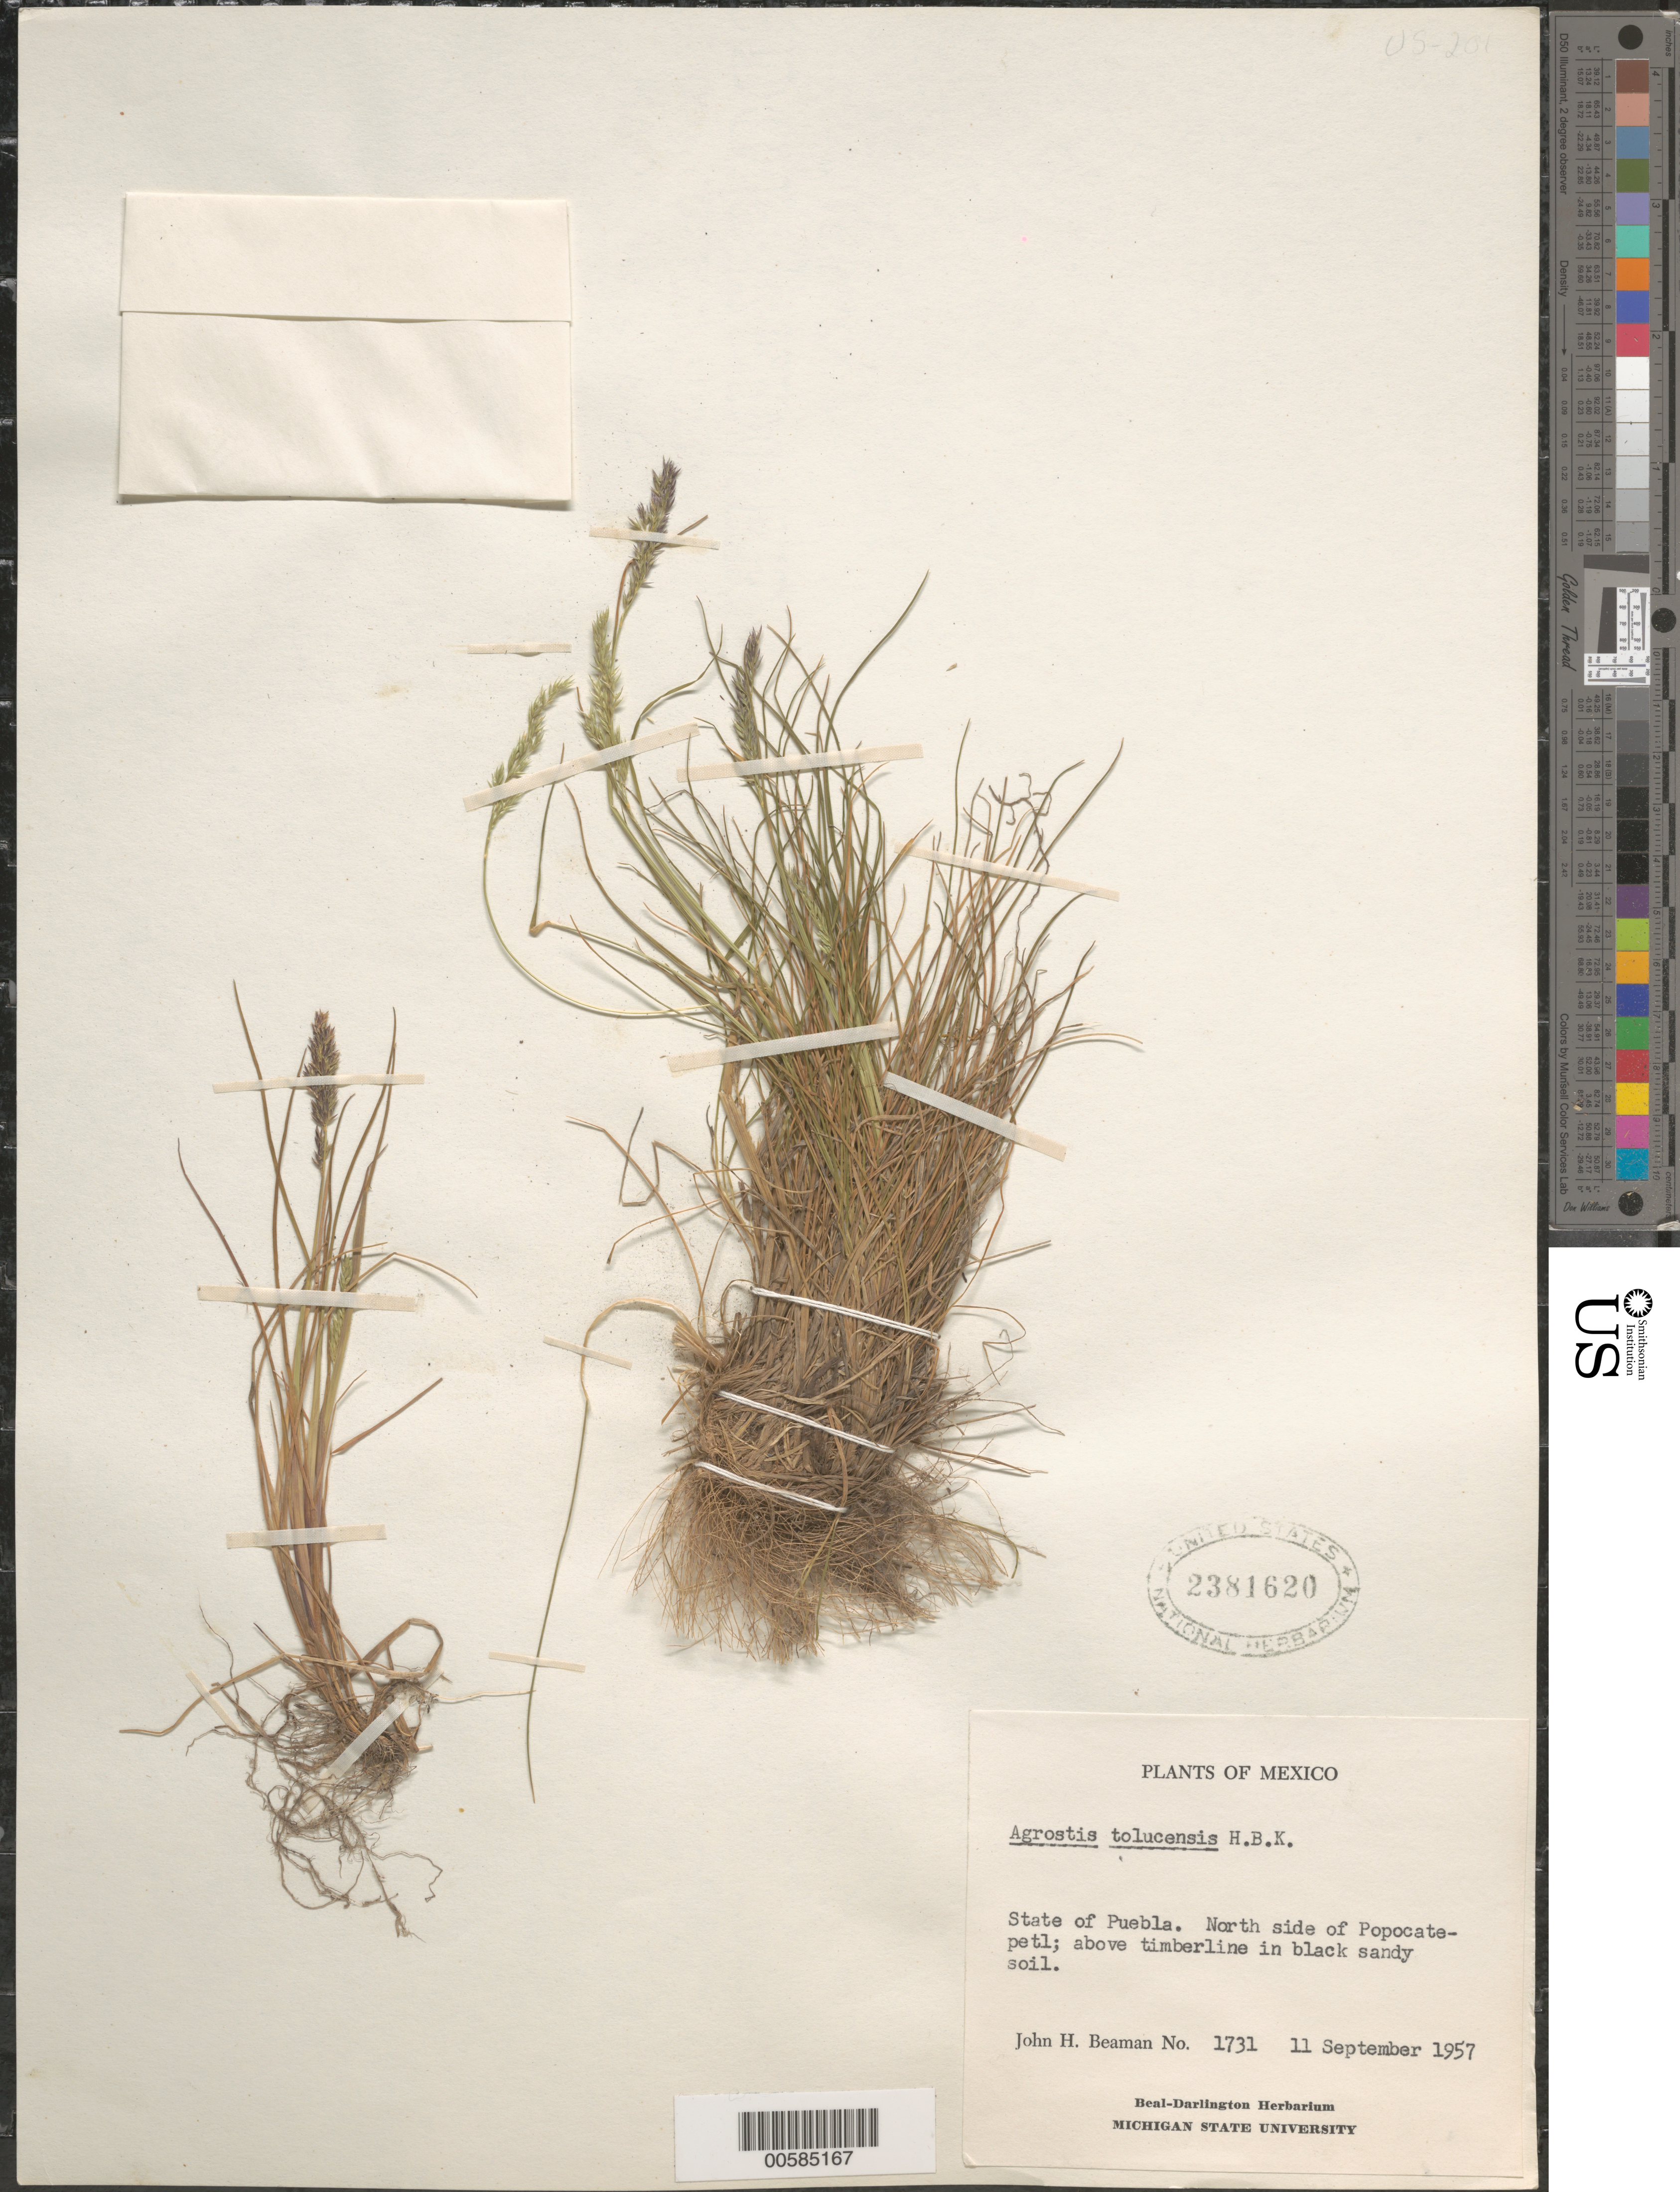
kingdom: Plantae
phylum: Tracheophyta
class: Liliopsida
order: Poales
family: Poaceae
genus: Agrostis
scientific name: Agrostis tolucensis Kunth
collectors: J. H. Beaman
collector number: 1731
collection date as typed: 11 Sep 1957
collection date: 1957-09-11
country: Mexico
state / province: Puebla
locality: N side of Popocatepetl.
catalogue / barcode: US 2381620